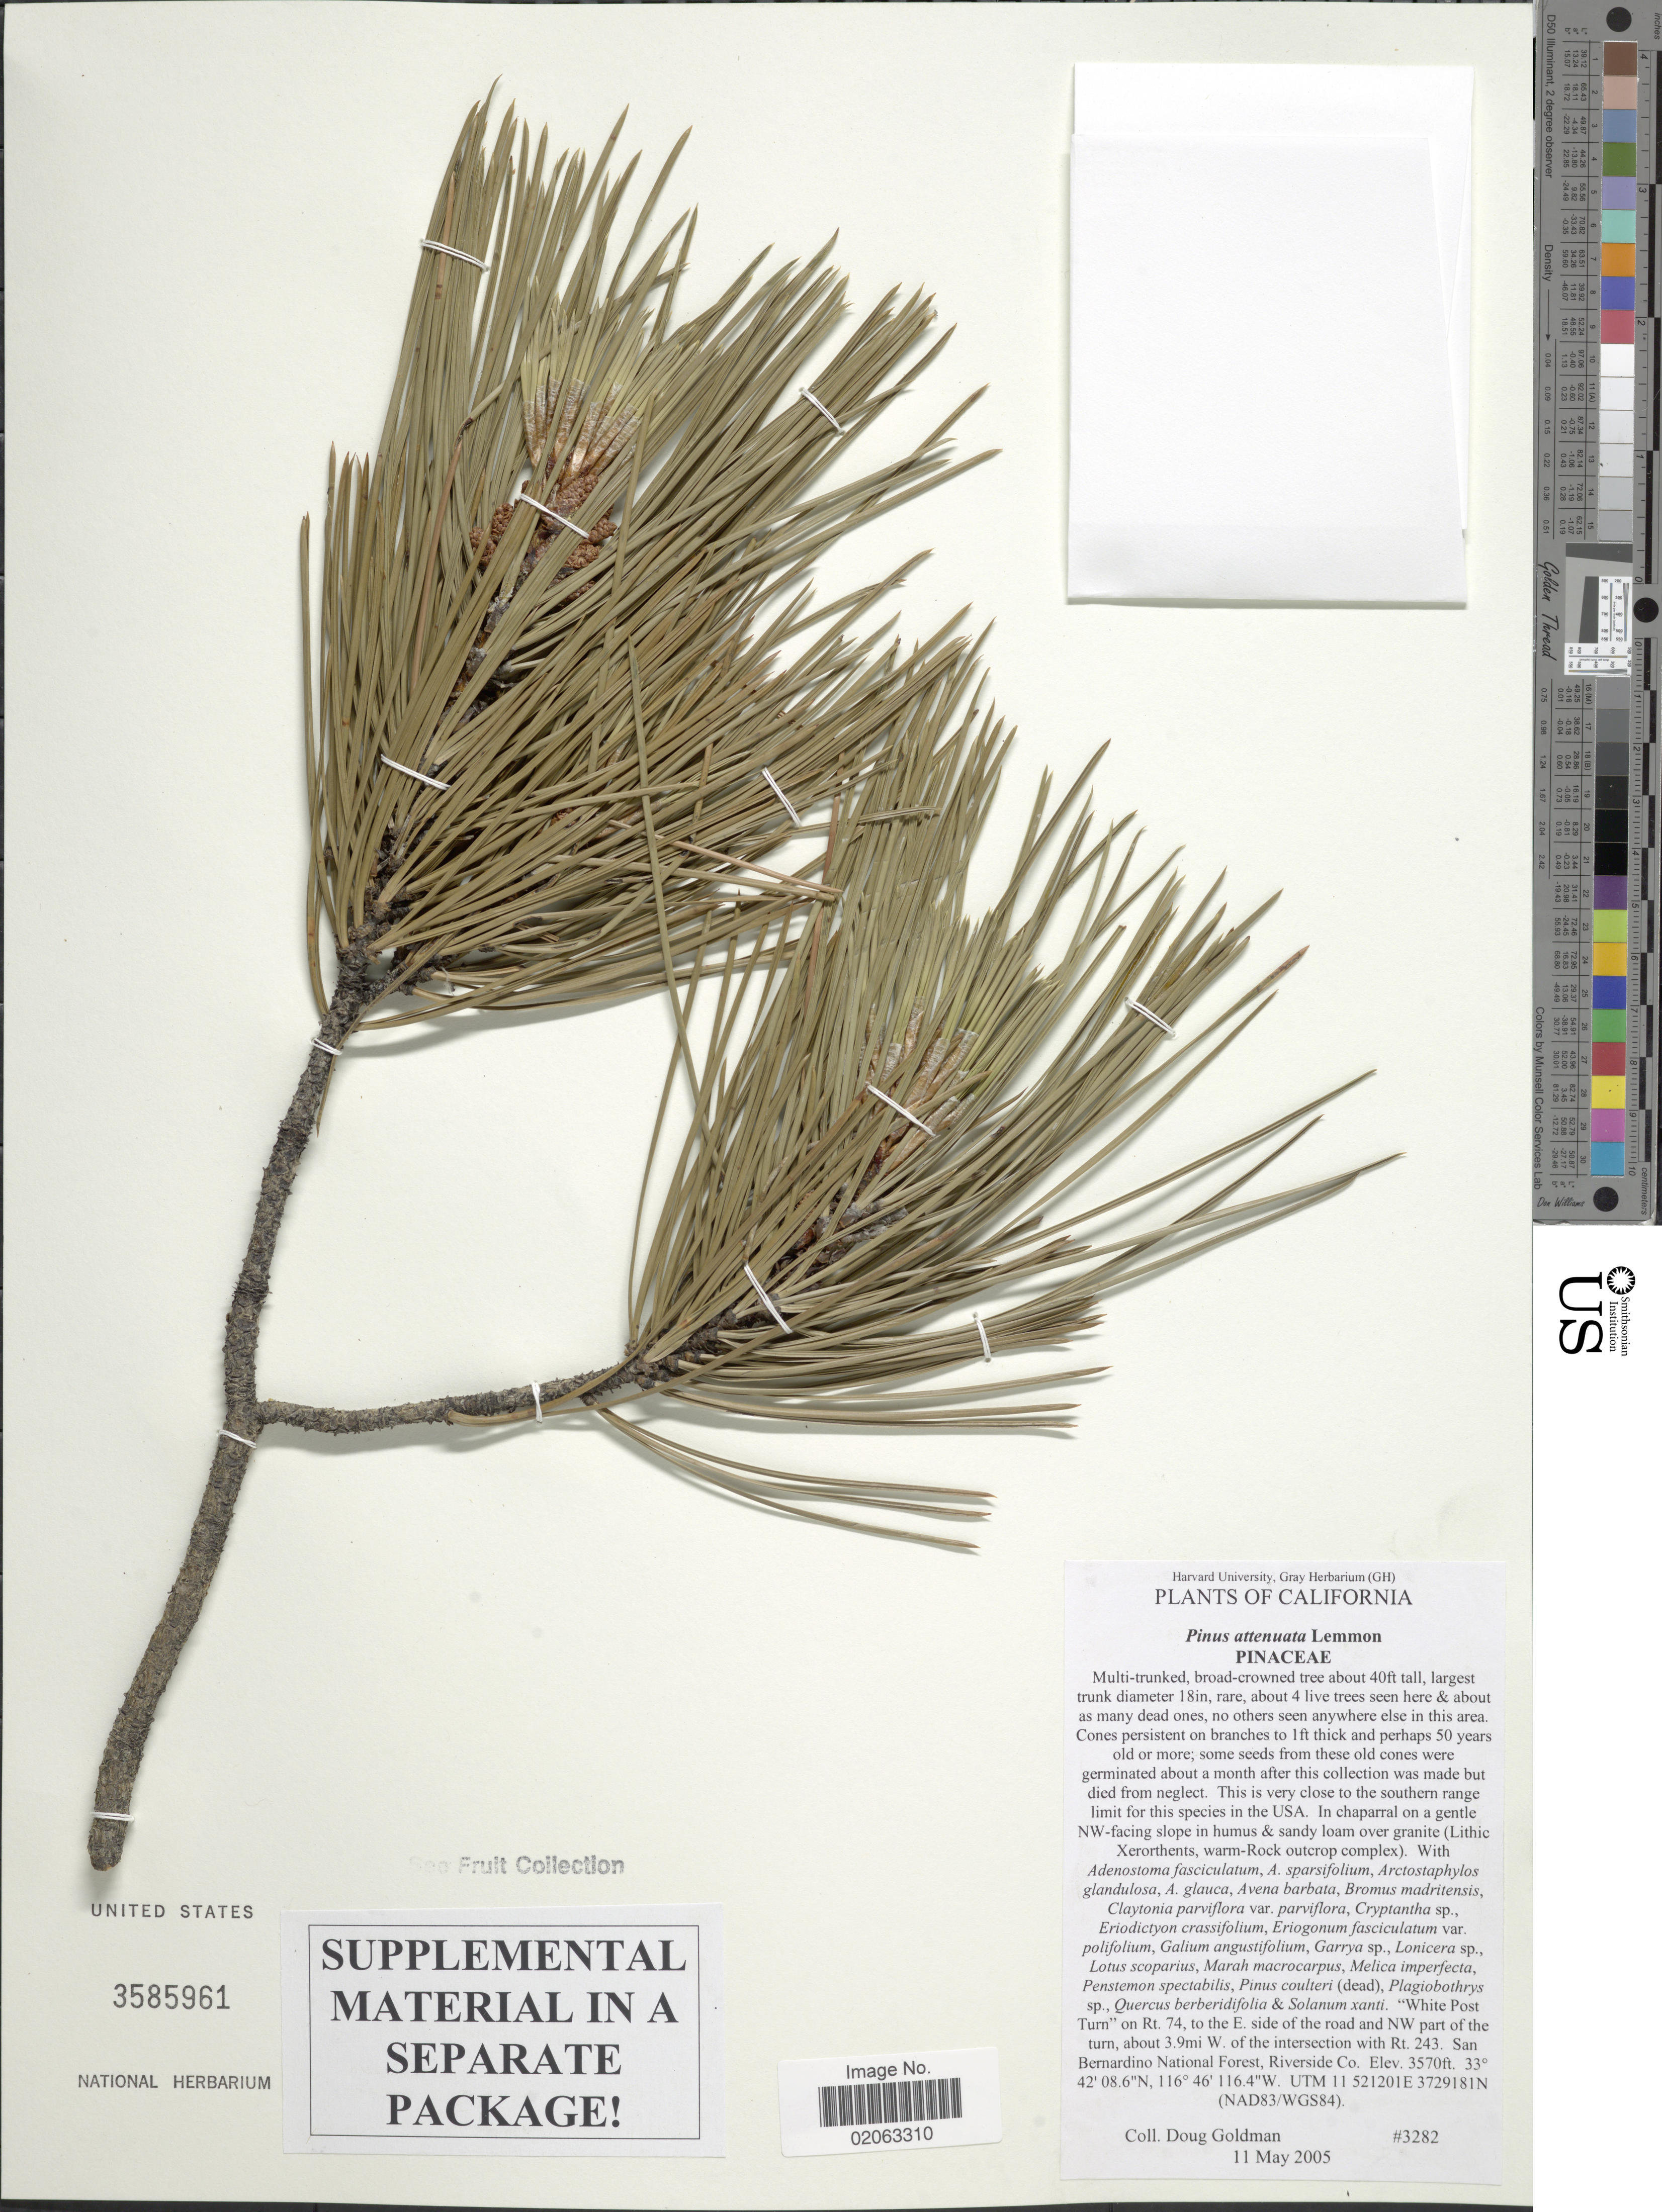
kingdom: Plantae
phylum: Tracheophyta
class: Pinopsida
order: Pinales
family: Pinaceae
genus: Pinus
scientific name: Pinus attenuata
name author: Lemmon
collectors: D. Goldman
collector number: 3282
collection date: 2005-05-11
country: United States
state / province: California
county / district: Riverside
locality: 'White Post Turn' on Rt 74, to the E side of the road and NW part of the turn, about 3.9mi W of the intersection with Rt 243. San Bernardino National Forest, Riverside Co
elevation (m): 1088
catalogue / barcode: US 3585961